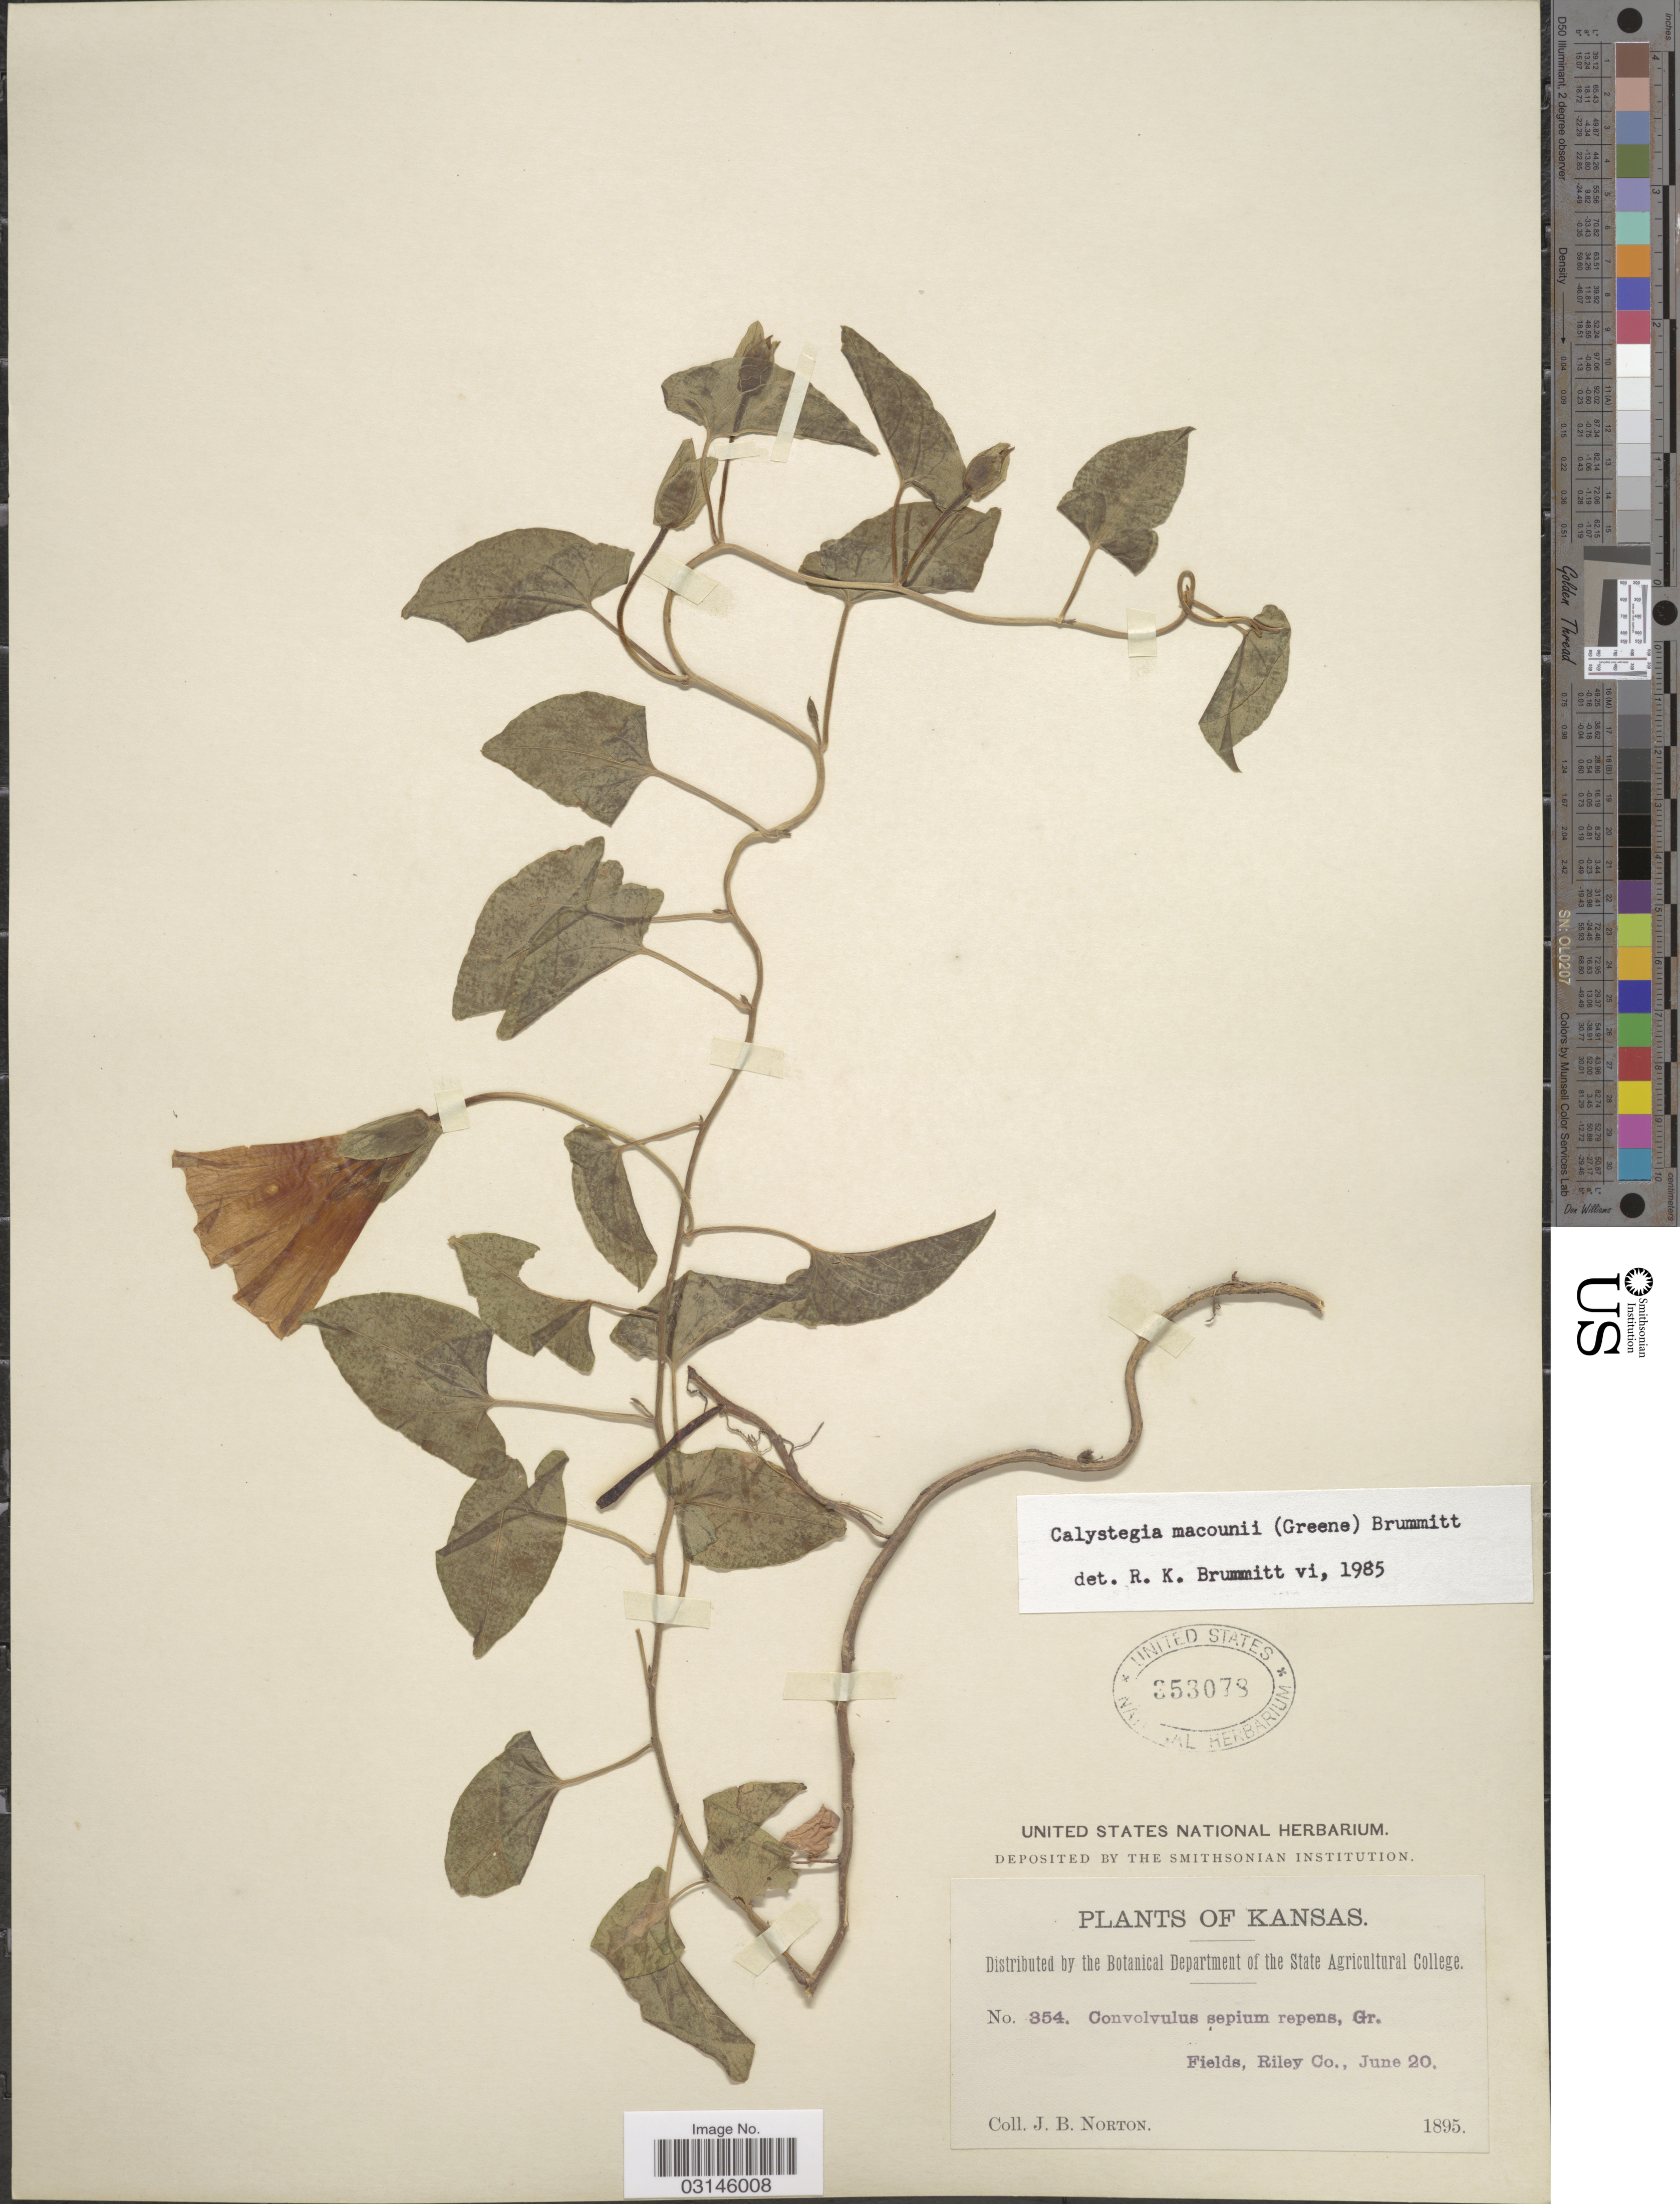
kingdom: Plantae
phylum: Tracheophyta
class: Magnoliopsida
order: Solanales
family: Convolvulaceae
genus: Calystegia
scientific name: Calystegia macounii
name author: (Greene) Brummitt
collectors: J. B. Norton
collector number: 354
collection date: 1895-06-20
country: United States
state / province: Kansas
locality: Fields, Riley Co.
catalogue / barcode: US 353078